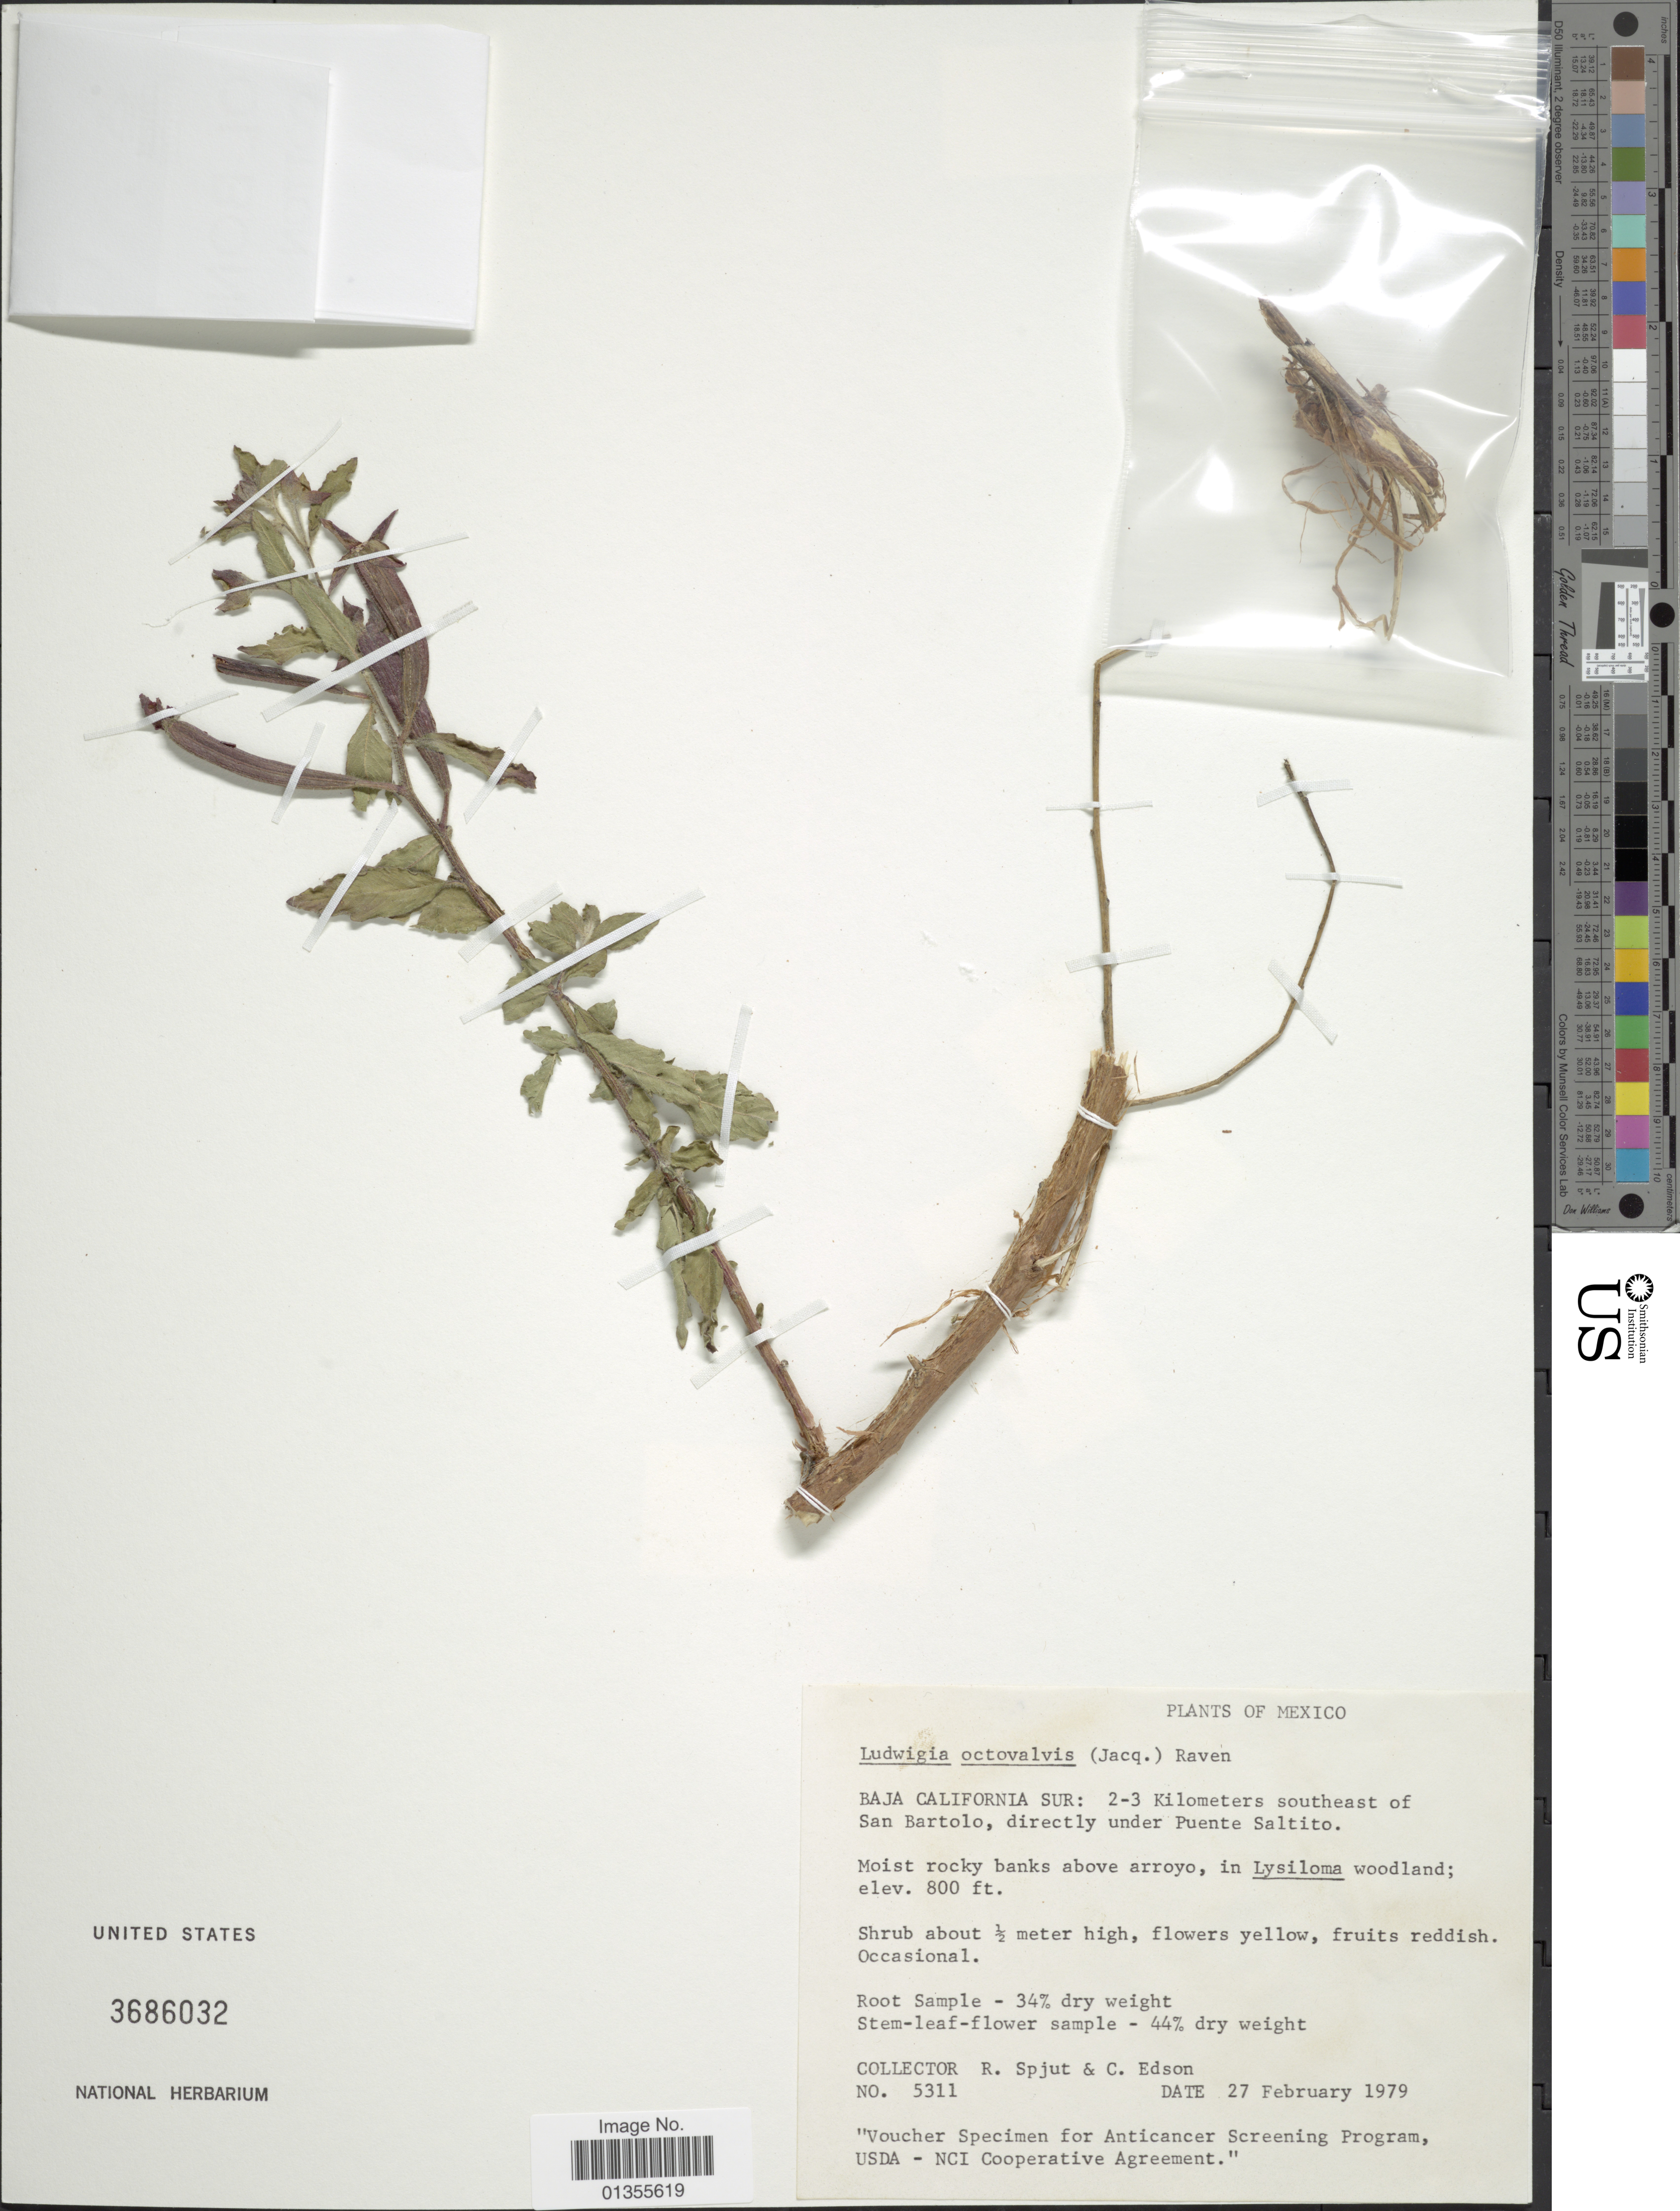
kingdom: Plantae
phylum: Tracheophyta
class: Magnoliopsida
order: Myrtales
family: Onagraceae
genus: Ludwigia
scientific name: Ludwigia octovalvis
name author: (Jacq.) P.H. Raven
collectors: R. Spjut & C. Edson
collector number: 5311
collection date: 1979-02-27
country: Mexico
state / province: Baja California Sur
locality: Baja California Sur: 2-3 Kilometers southeast of San Bartolo, directly under Puente Saltito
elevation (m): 244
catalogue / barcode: US 3686032